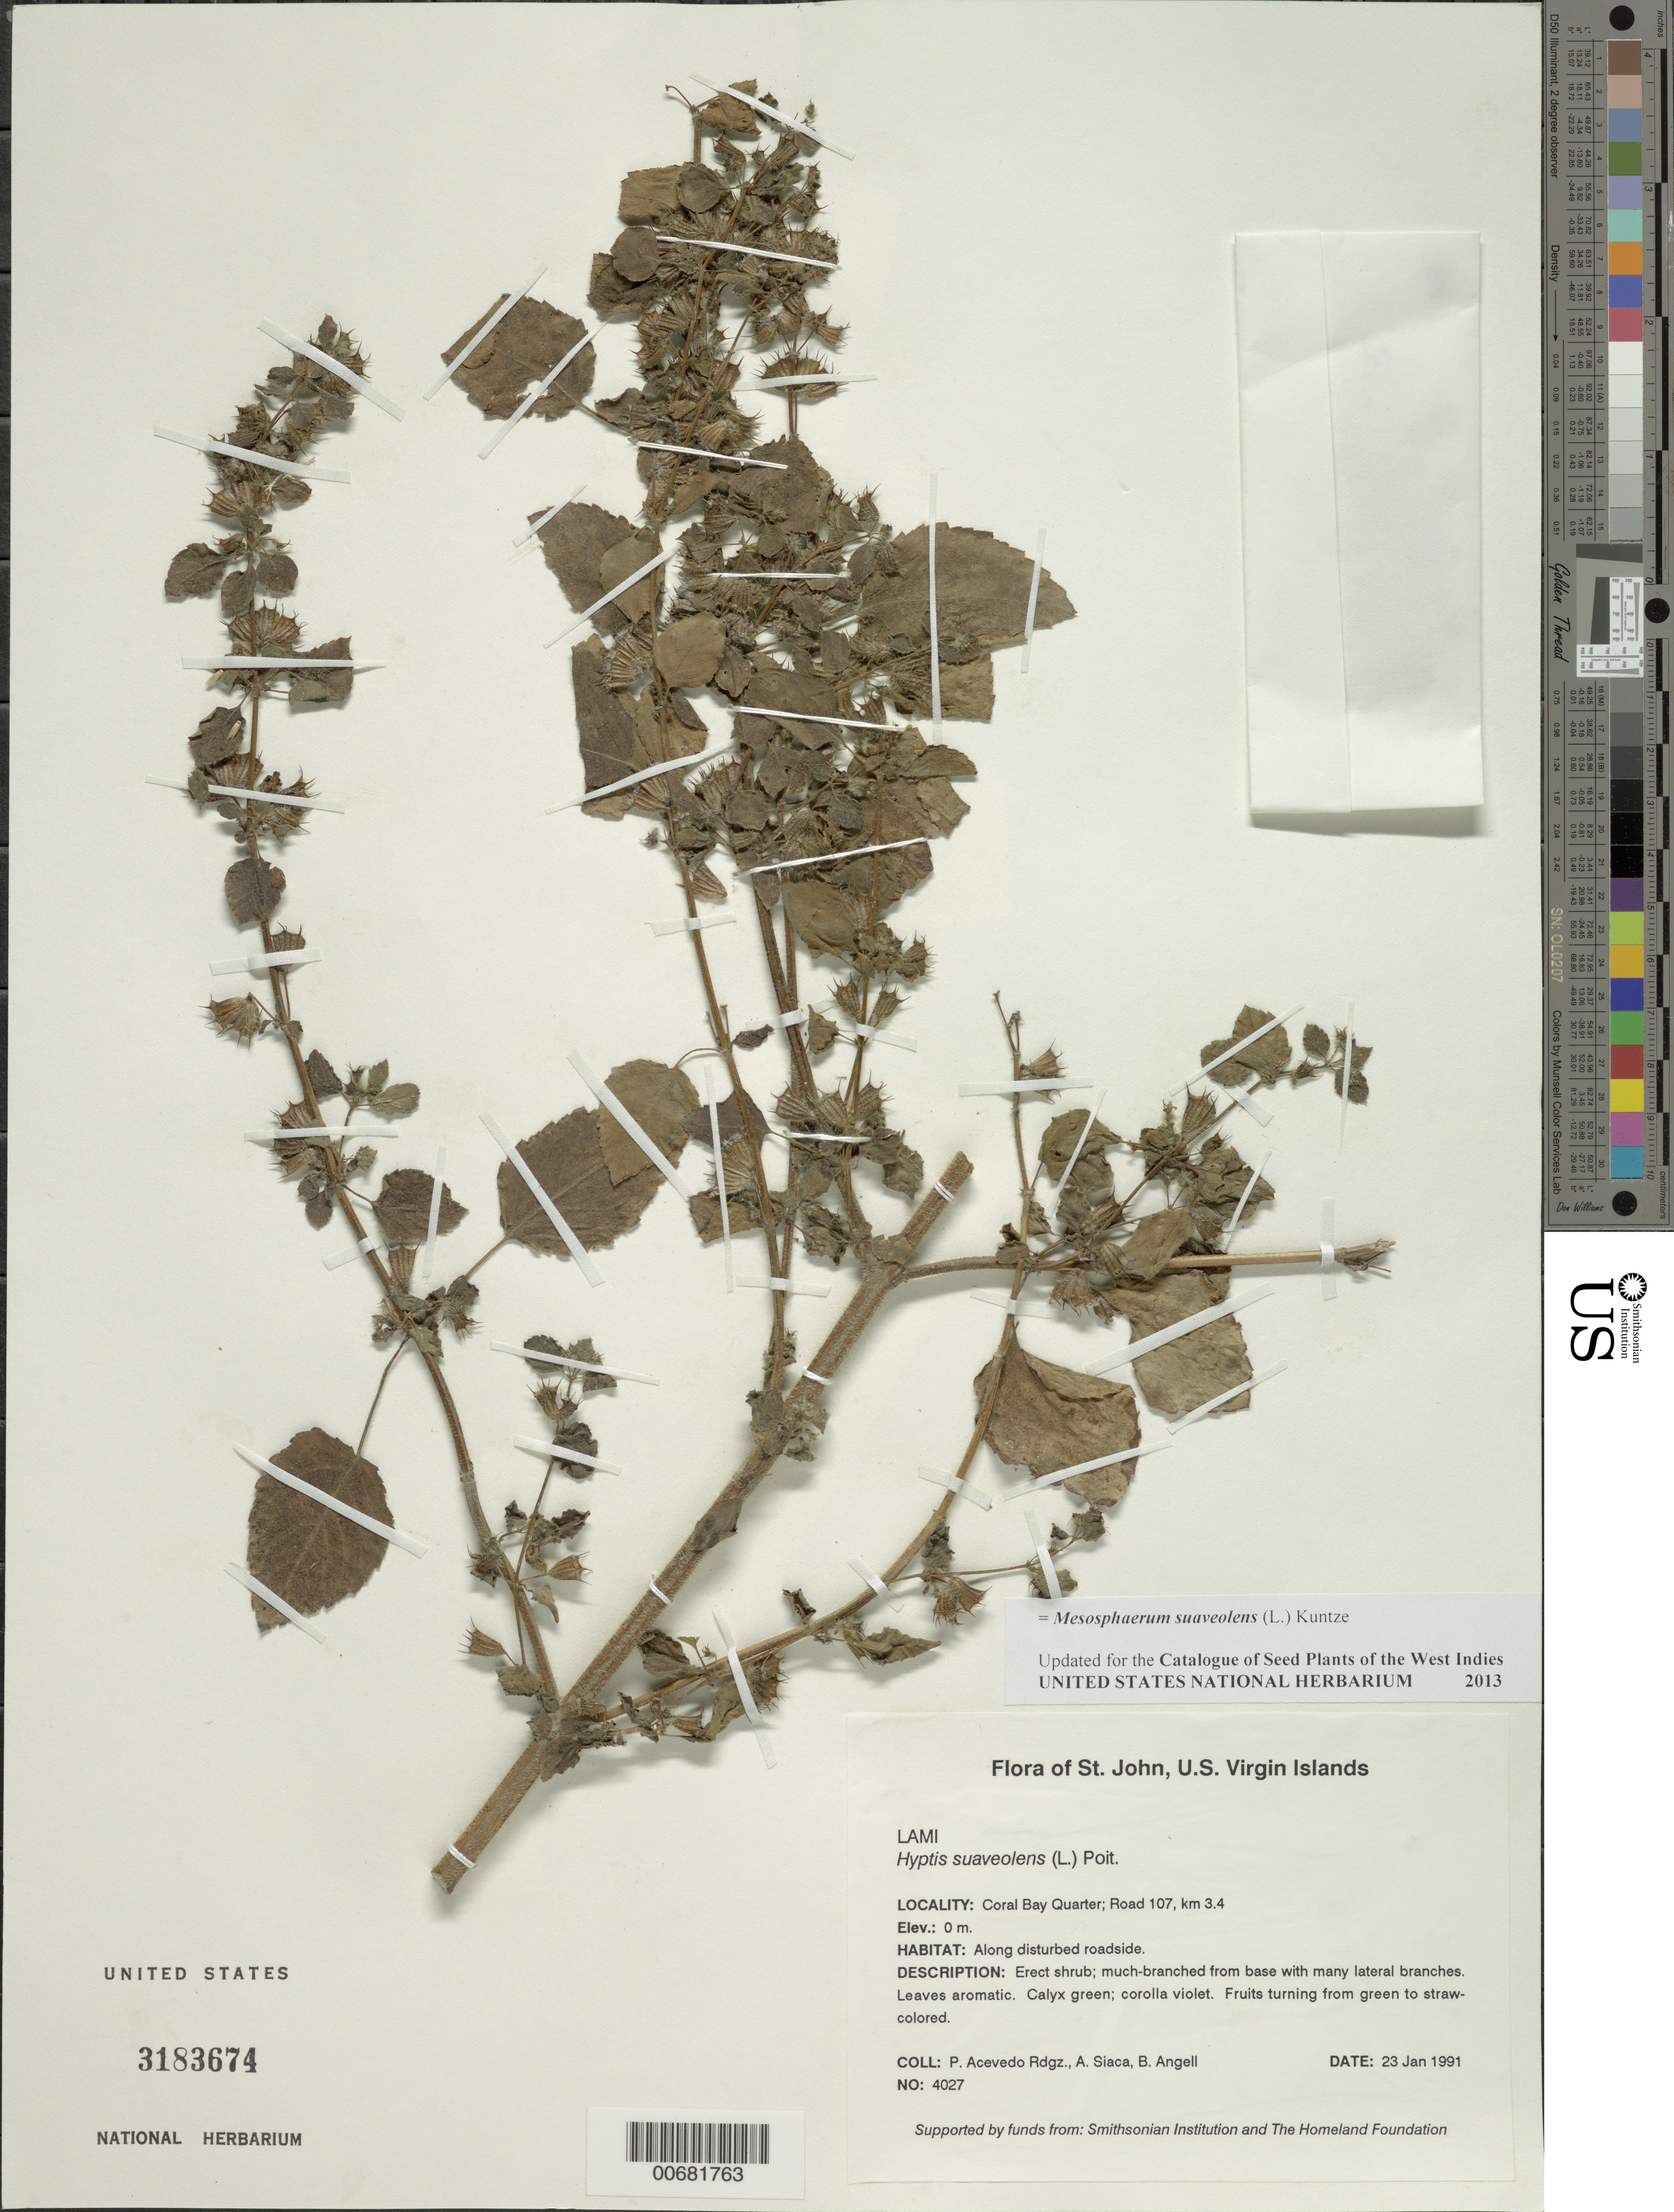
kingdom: Plantae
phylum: Tracheophyta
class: Magnoliopsida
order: Lamiales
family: Lamiaceae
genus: Mesosphaerum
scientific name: Mesosphaerum suaveolens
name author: (L.) Kuntze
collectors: P. Acevedo-Rodr., A. Siaca & Bobbi Angell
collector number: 4027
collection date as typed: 23 Jan 1991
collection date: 1991-01-23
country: U.S. Virgin Islands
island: St. John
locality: Coral Bay Quarter; Road 107, km 3.4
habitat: Along disturbed roadside.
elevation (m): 0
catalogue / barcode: US 3183674